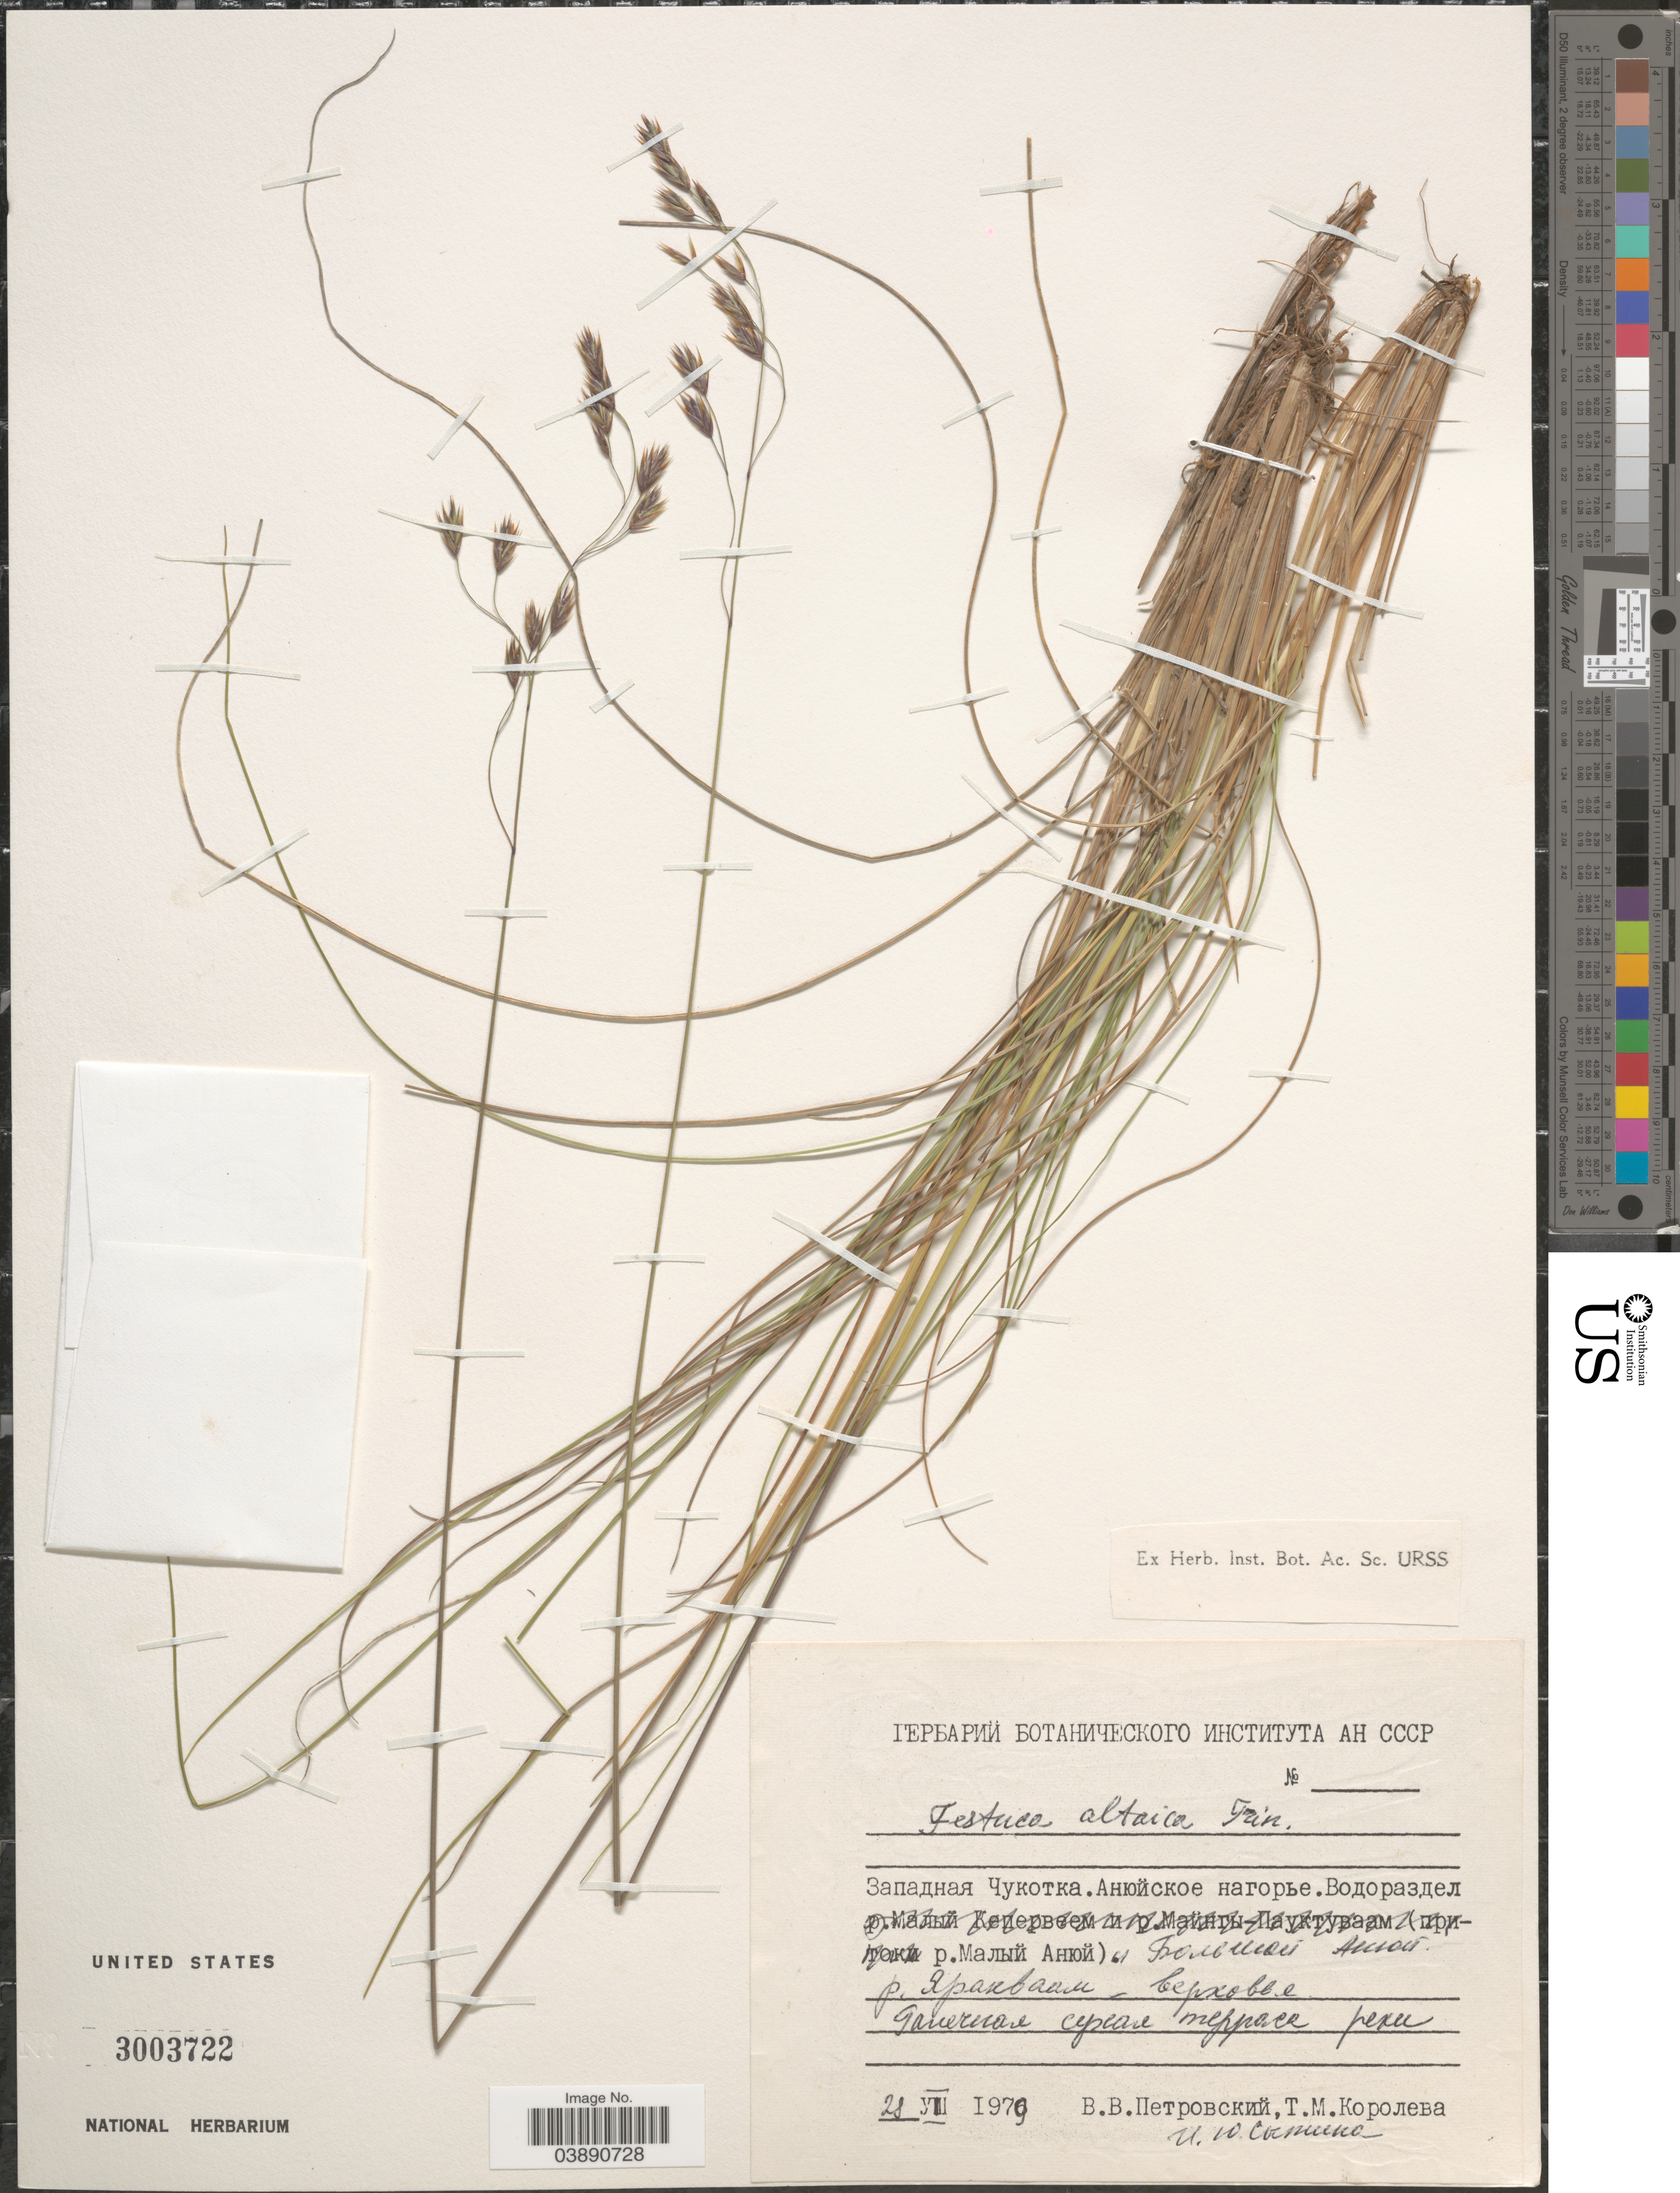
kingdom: Plantae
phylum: Tracheophyta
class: Liliopsida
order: Poales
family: Poaceae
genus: Festuca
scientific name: Festuca altaica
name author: Trin.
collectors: V. Petrovskiy, T. Koroleva & I. Sytina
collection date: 1979-07-28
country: Russian Federation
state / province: Chukotka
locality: Between Bolshoy Anyuy and Malyy Anyuy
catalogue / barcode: US 3003722